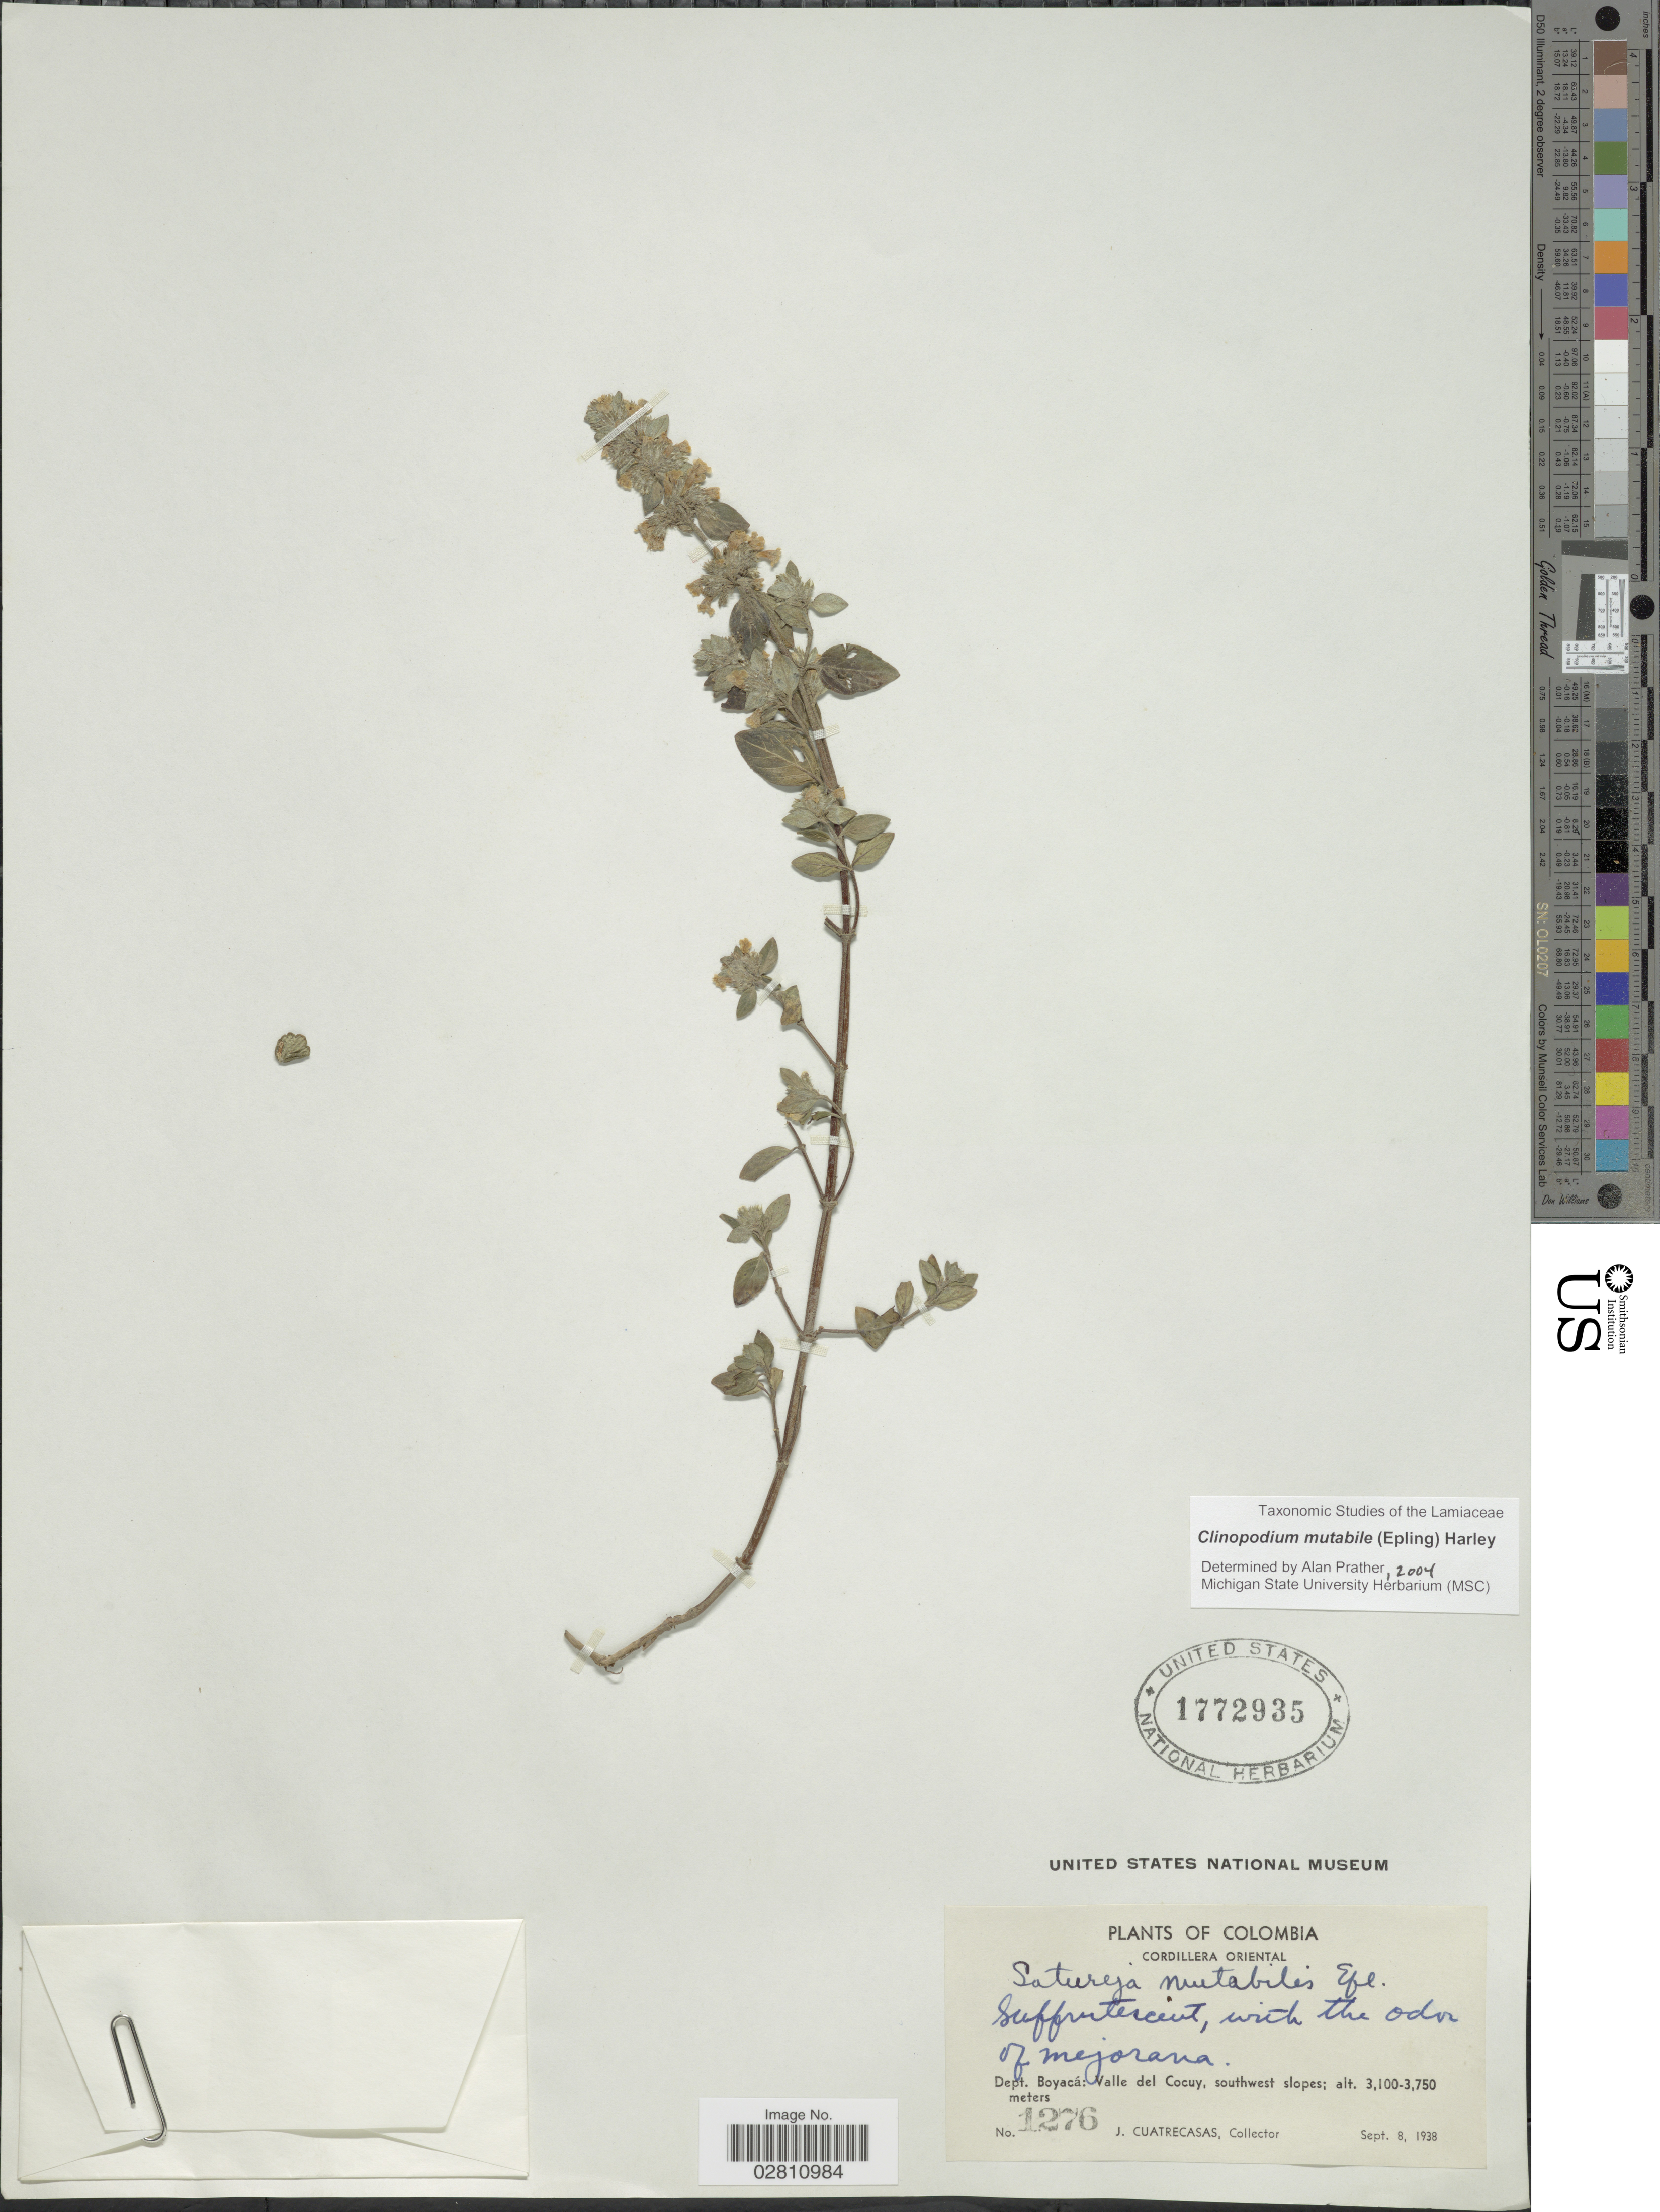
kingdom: Plantae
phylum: Tracheophyta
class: Magnoliopsida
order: Lamiales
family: Lamiaceae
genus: Clinopodium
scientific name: Clinopodium mutabile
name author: (Epling) Harley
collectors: J. Cuatrecasas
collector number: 1276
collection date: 1938-09-08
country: Colombia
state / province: Boyacá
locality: Cordillera Oriental, Dept. Boyacá: Valle del Cocuy, southwest slopes.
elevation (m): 3100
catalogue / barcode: US 1772935